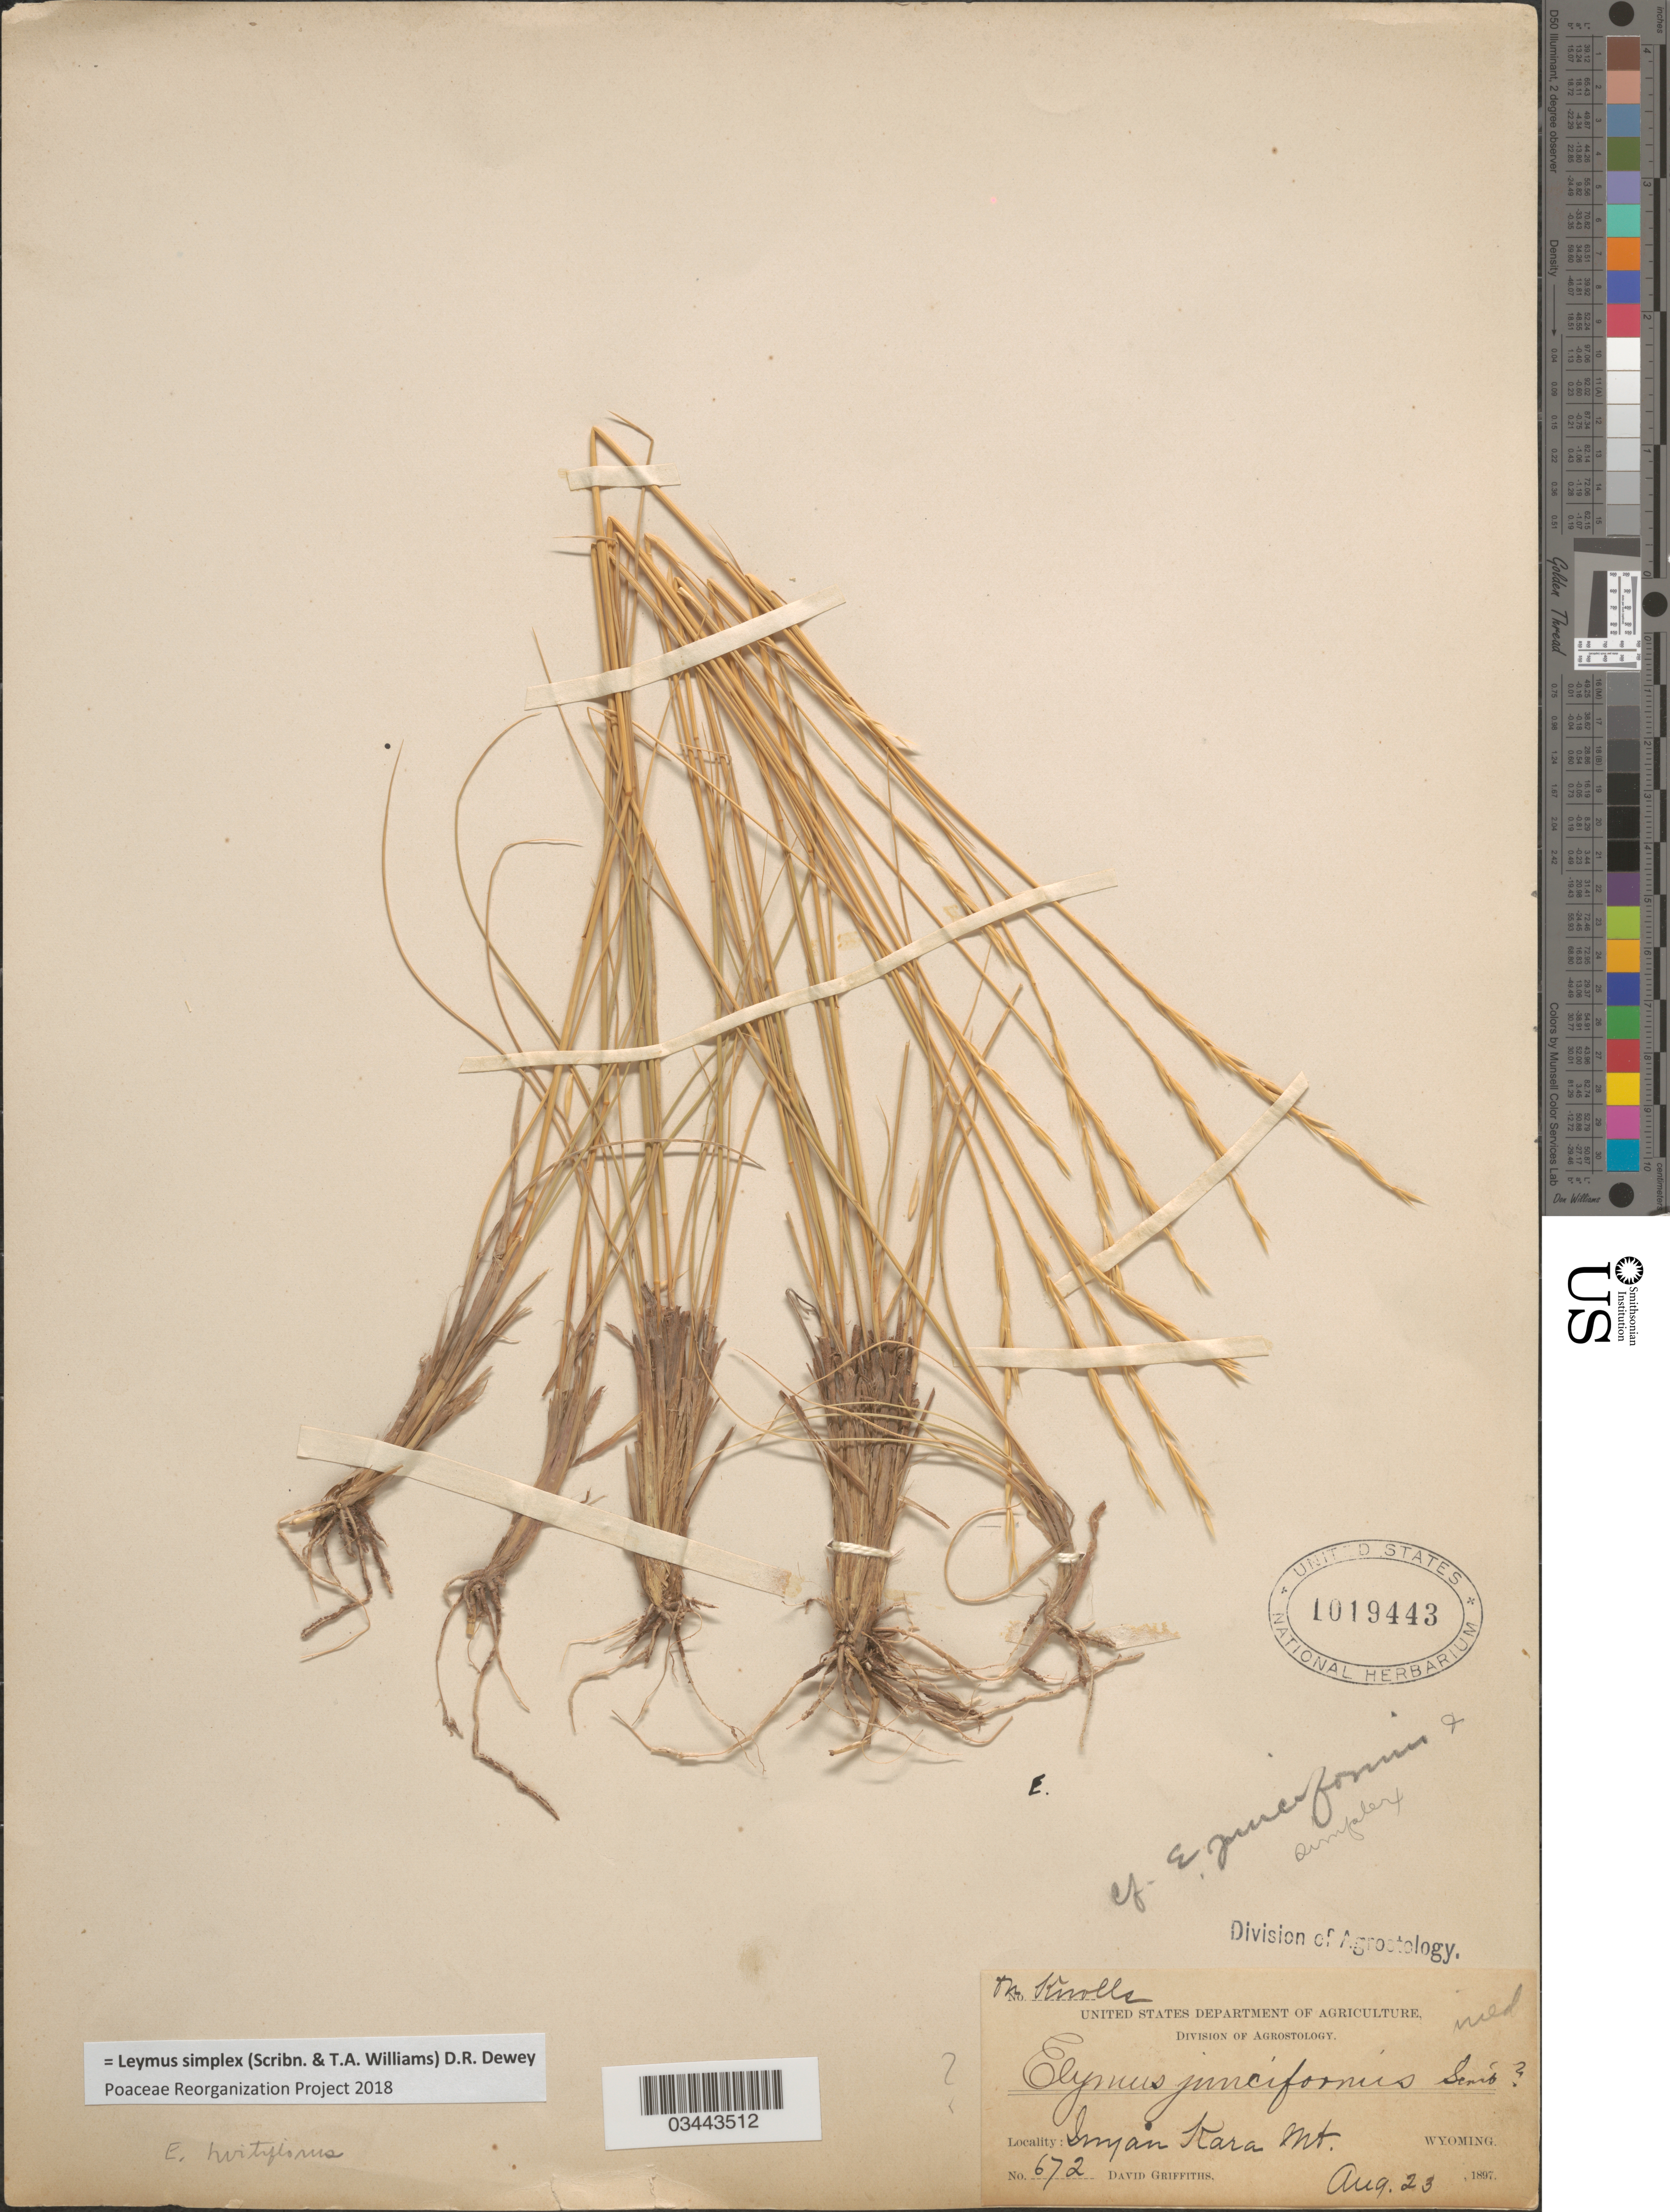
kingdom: Plantae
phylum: Tracheophyta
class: Liliopsida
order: Poales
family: Poaceae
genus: Leymus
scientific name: Leymus simplex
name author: (Scribn. & T.A. Williams) Dewey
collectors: D. Griffiths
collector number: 672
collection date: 1897-08-23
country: United States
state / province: Wyoming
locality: Inyan Kara Mt.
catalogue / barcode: US 1019443